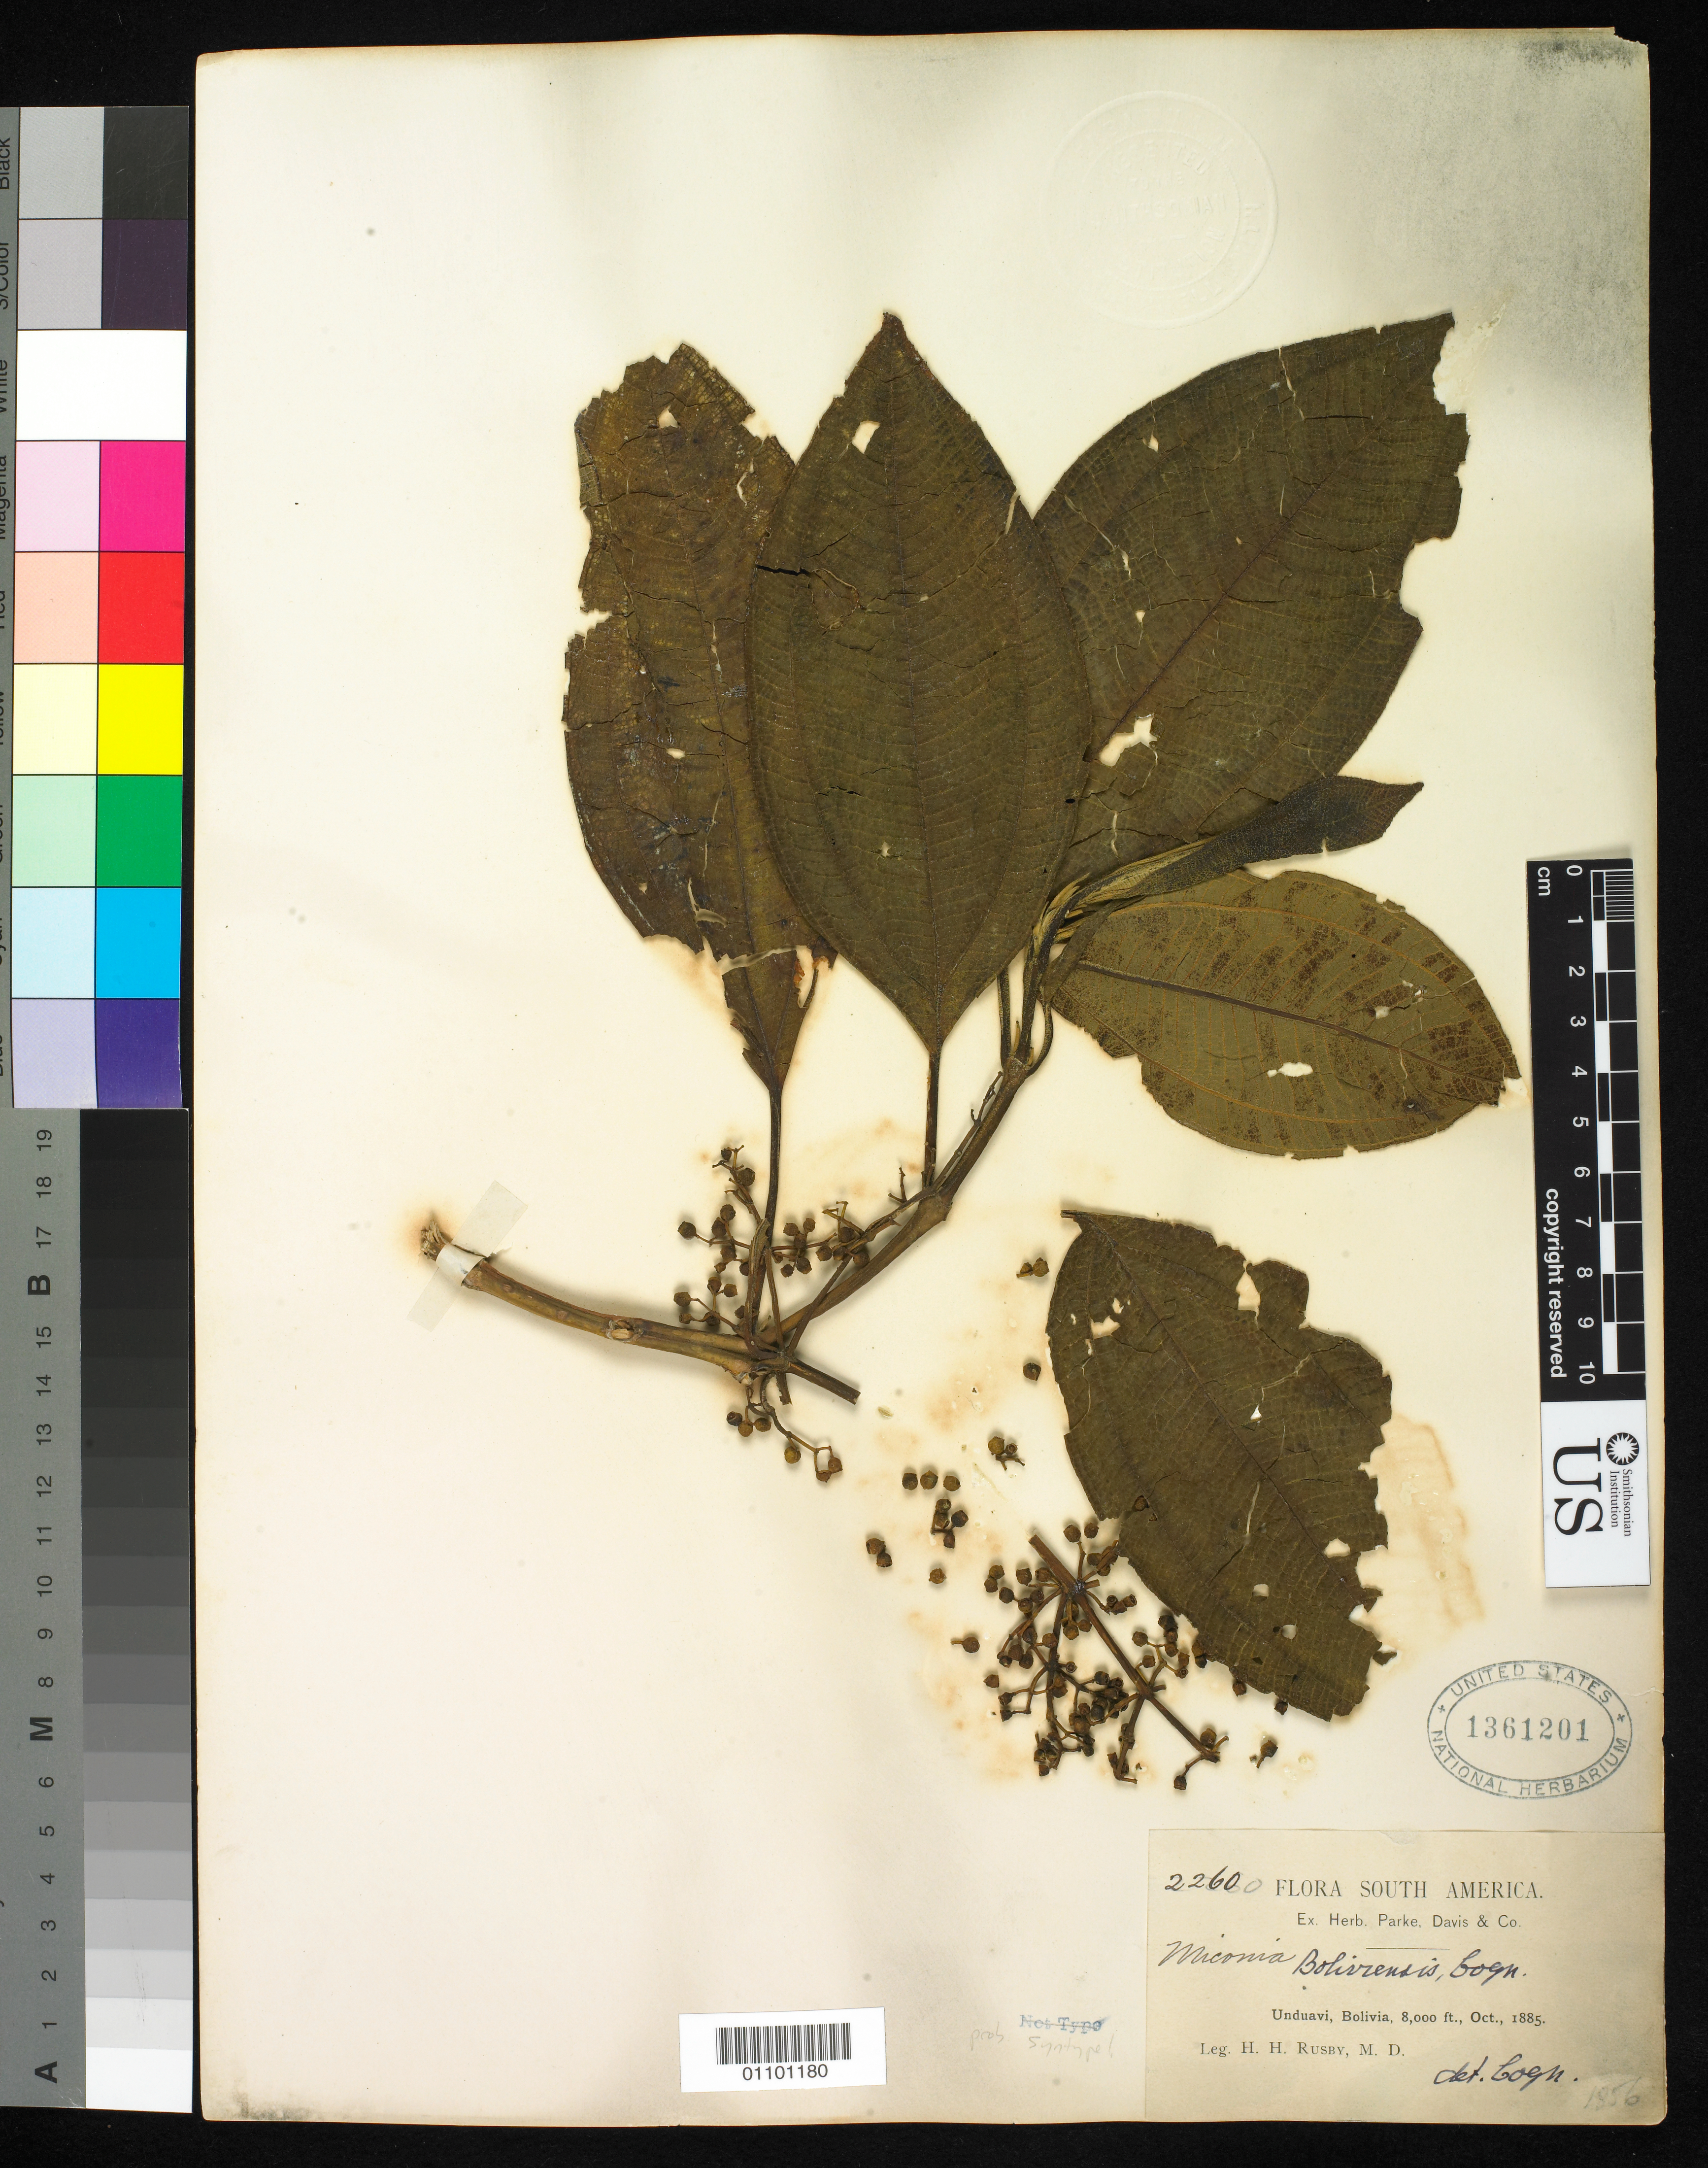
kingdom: Plantae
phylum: Tracheophyta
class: Magnoliopsida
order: Myrtales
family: Melastomataceae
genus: Miconia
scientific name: Miconia boliviensis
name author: Cogn. in A. DC. & C. DC.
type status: Syntype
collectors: H. H. Rusby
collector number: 2260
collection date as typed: Oct., 1885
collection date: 1885-10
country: Bolivia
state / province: La Paz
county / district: Nor Yungas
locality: Unduavi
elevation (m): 2438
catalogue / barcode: US 1361201